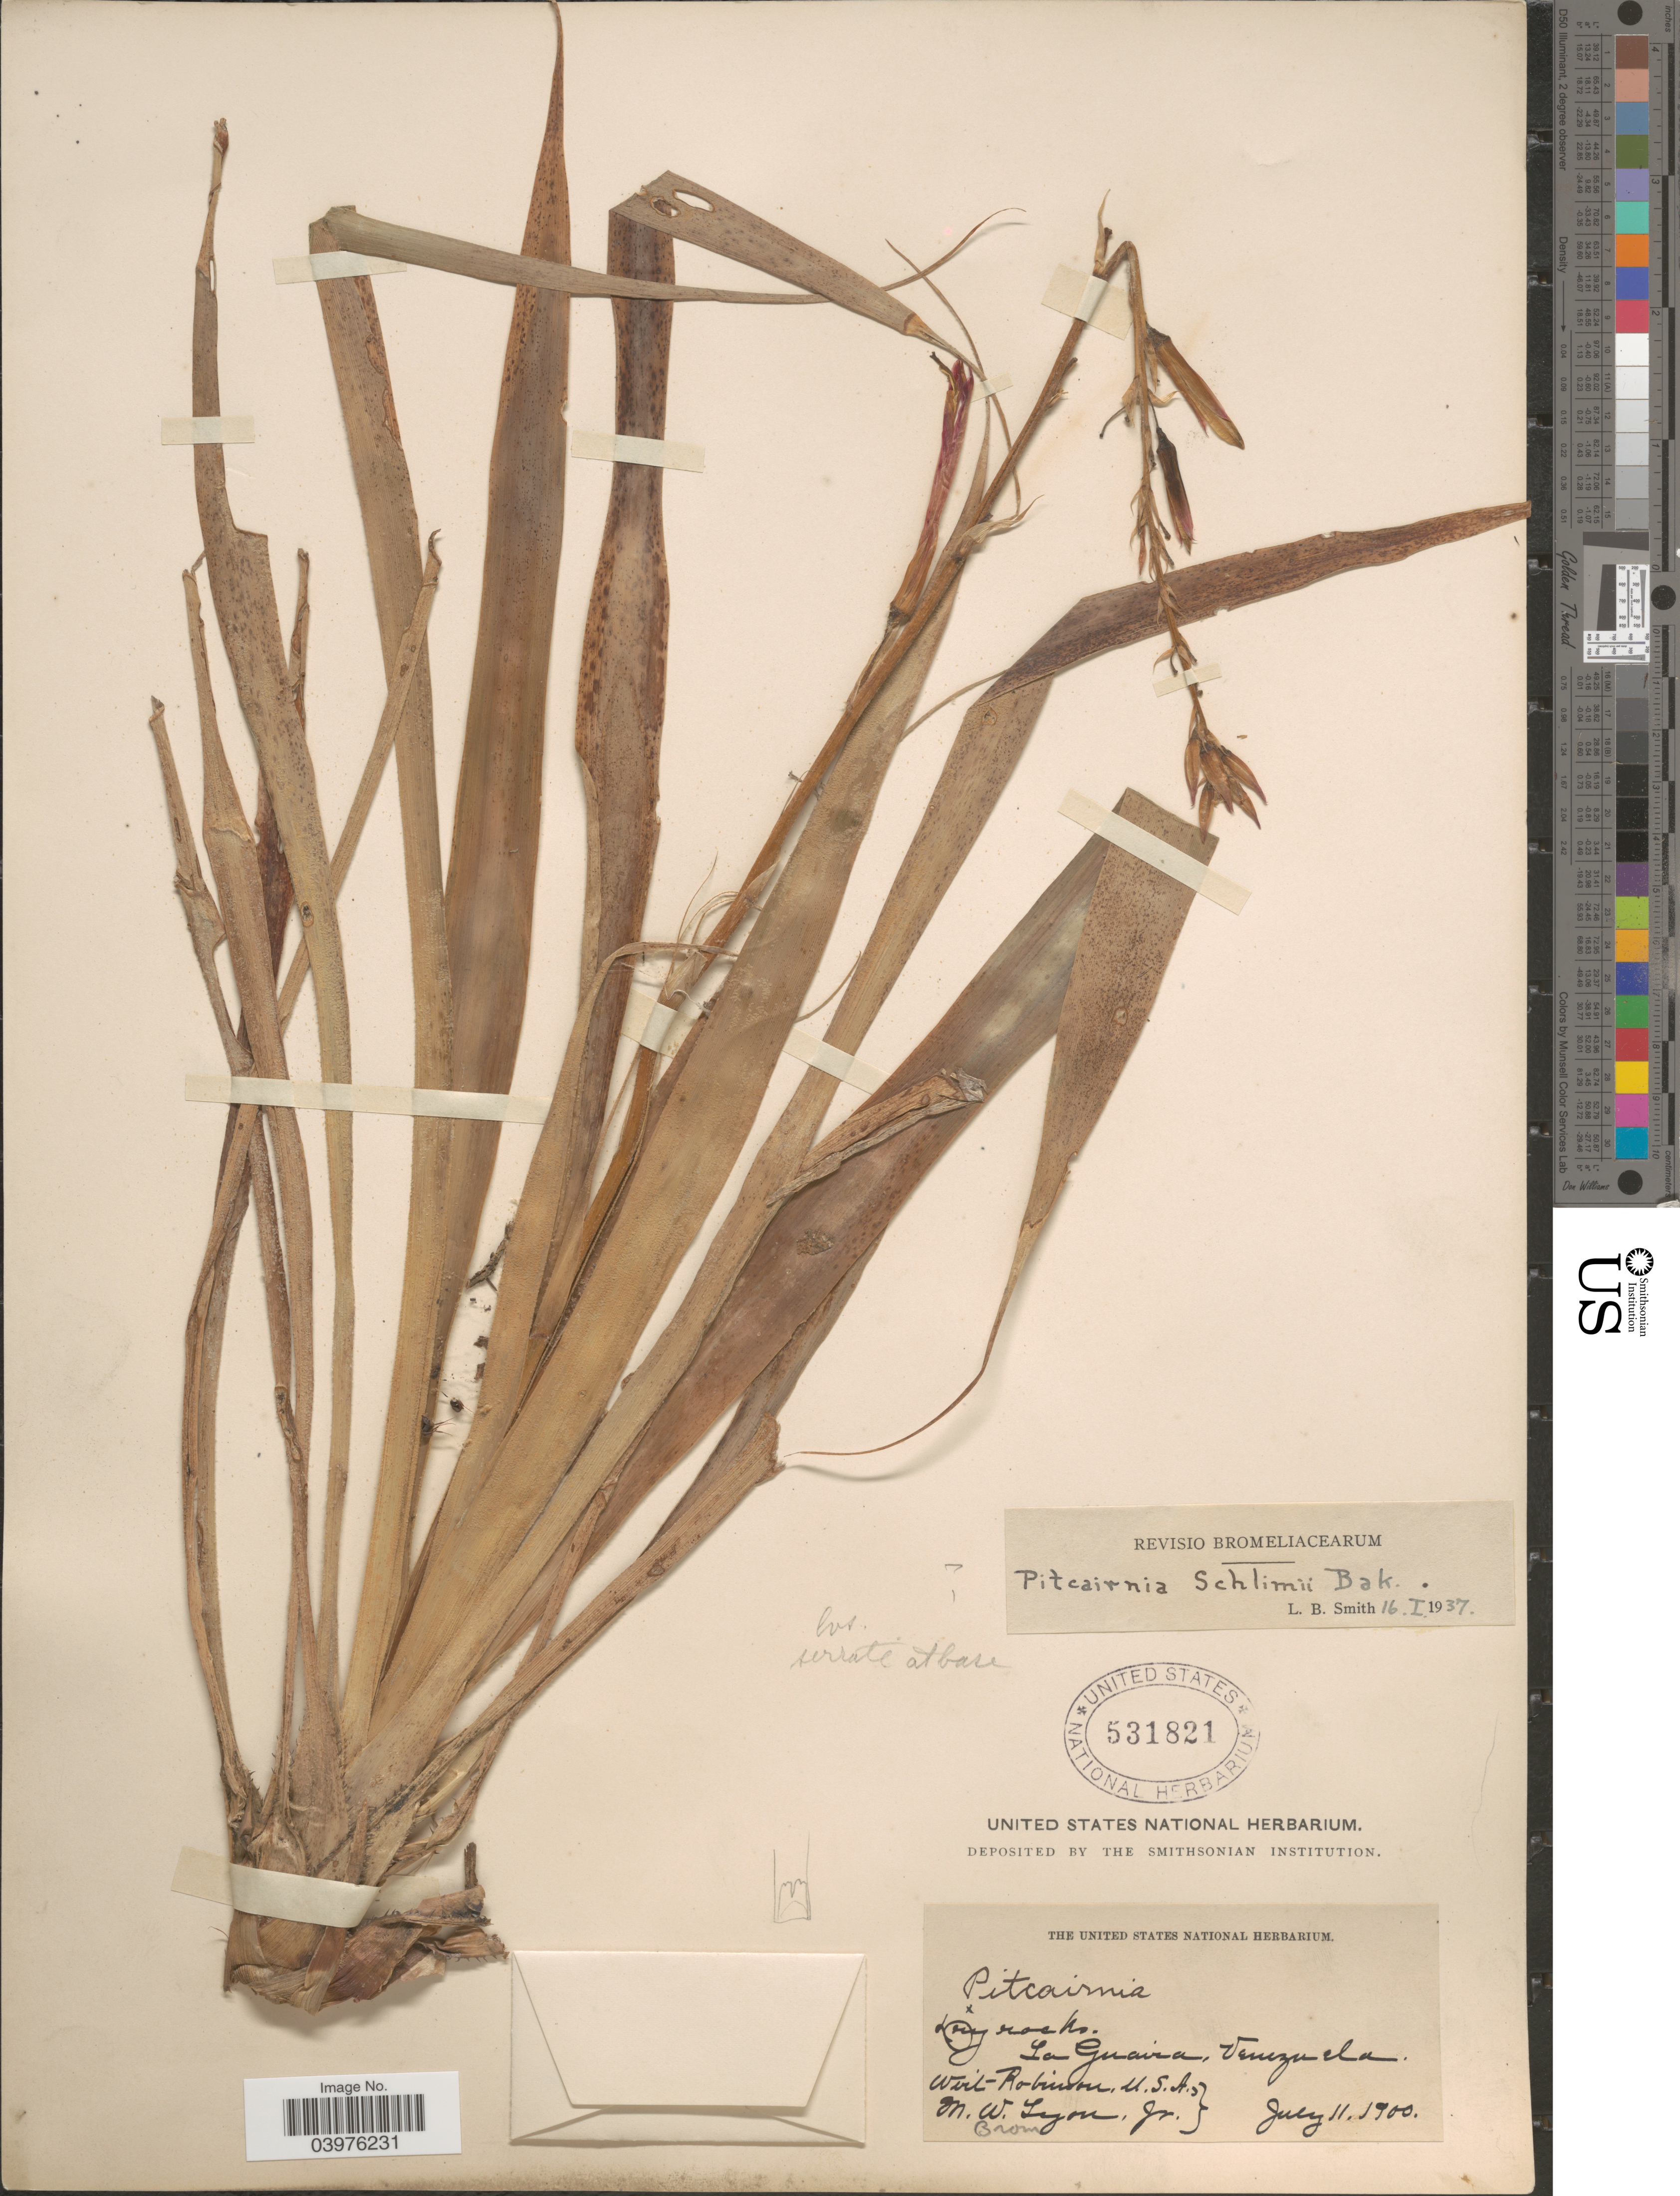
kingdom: Plantae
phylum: Tracheophyta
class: Liliopsida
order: Poales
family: Bromeliaceae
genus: Pitcairnia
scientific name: Pitcairnia microcalyx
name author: Baker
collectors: W. Robinson & M. Lyon Jr.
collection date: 1900-07-11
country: Venezuela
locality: La Guaira.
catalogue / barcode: US 531821